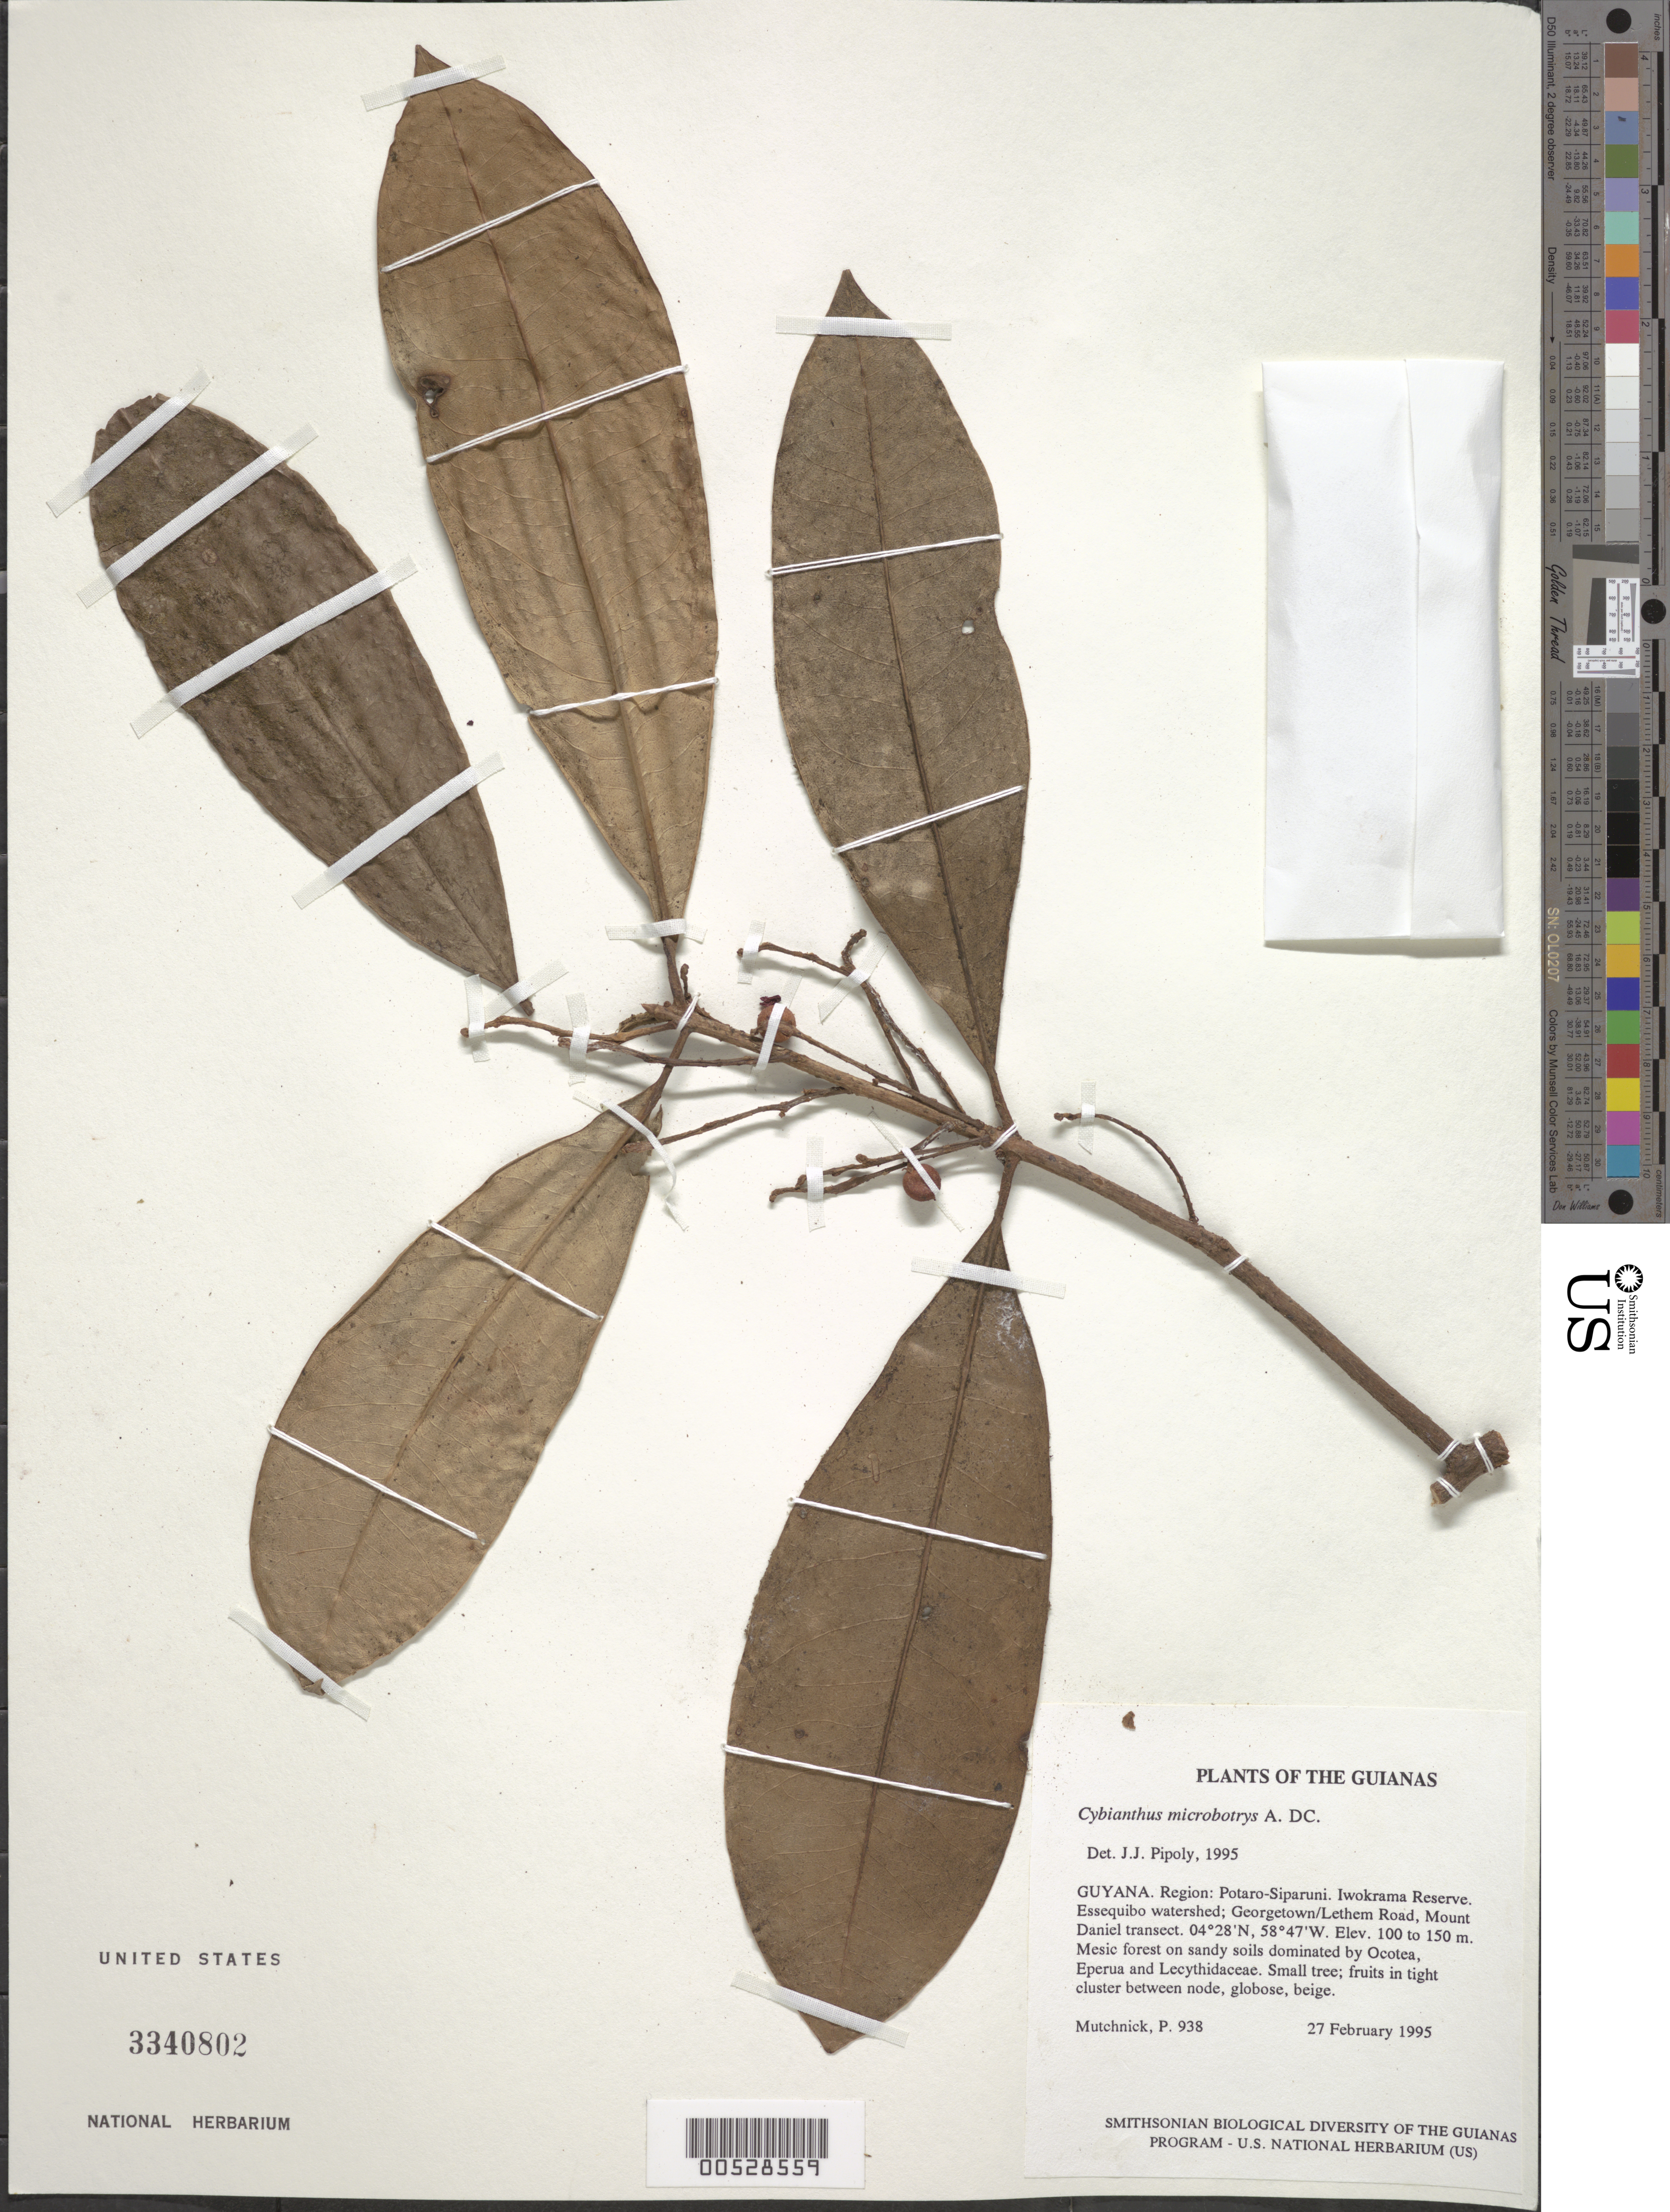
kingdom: Plantae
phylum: Tracheophyta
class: Magnoliopsida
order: Ericales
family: Primulaceae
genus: Cybianthus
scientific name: Cybianthus microbotrys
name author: A. DC.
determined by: Pipoly, J. J., III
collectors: P. Mutchnick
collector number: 938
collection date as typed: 27 February 1995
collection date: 1995-02-27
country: Guyana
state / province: Potaro-Siparuni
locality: Iwokrama Reserve. Essequibo watershed; Georgetown/Lethem Road, Mount Daniel transect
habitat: Mesic forest on sandy soils dominated by Ocotea, Eperua and Lecythidaceae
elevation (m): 100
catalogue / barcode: US 3340802